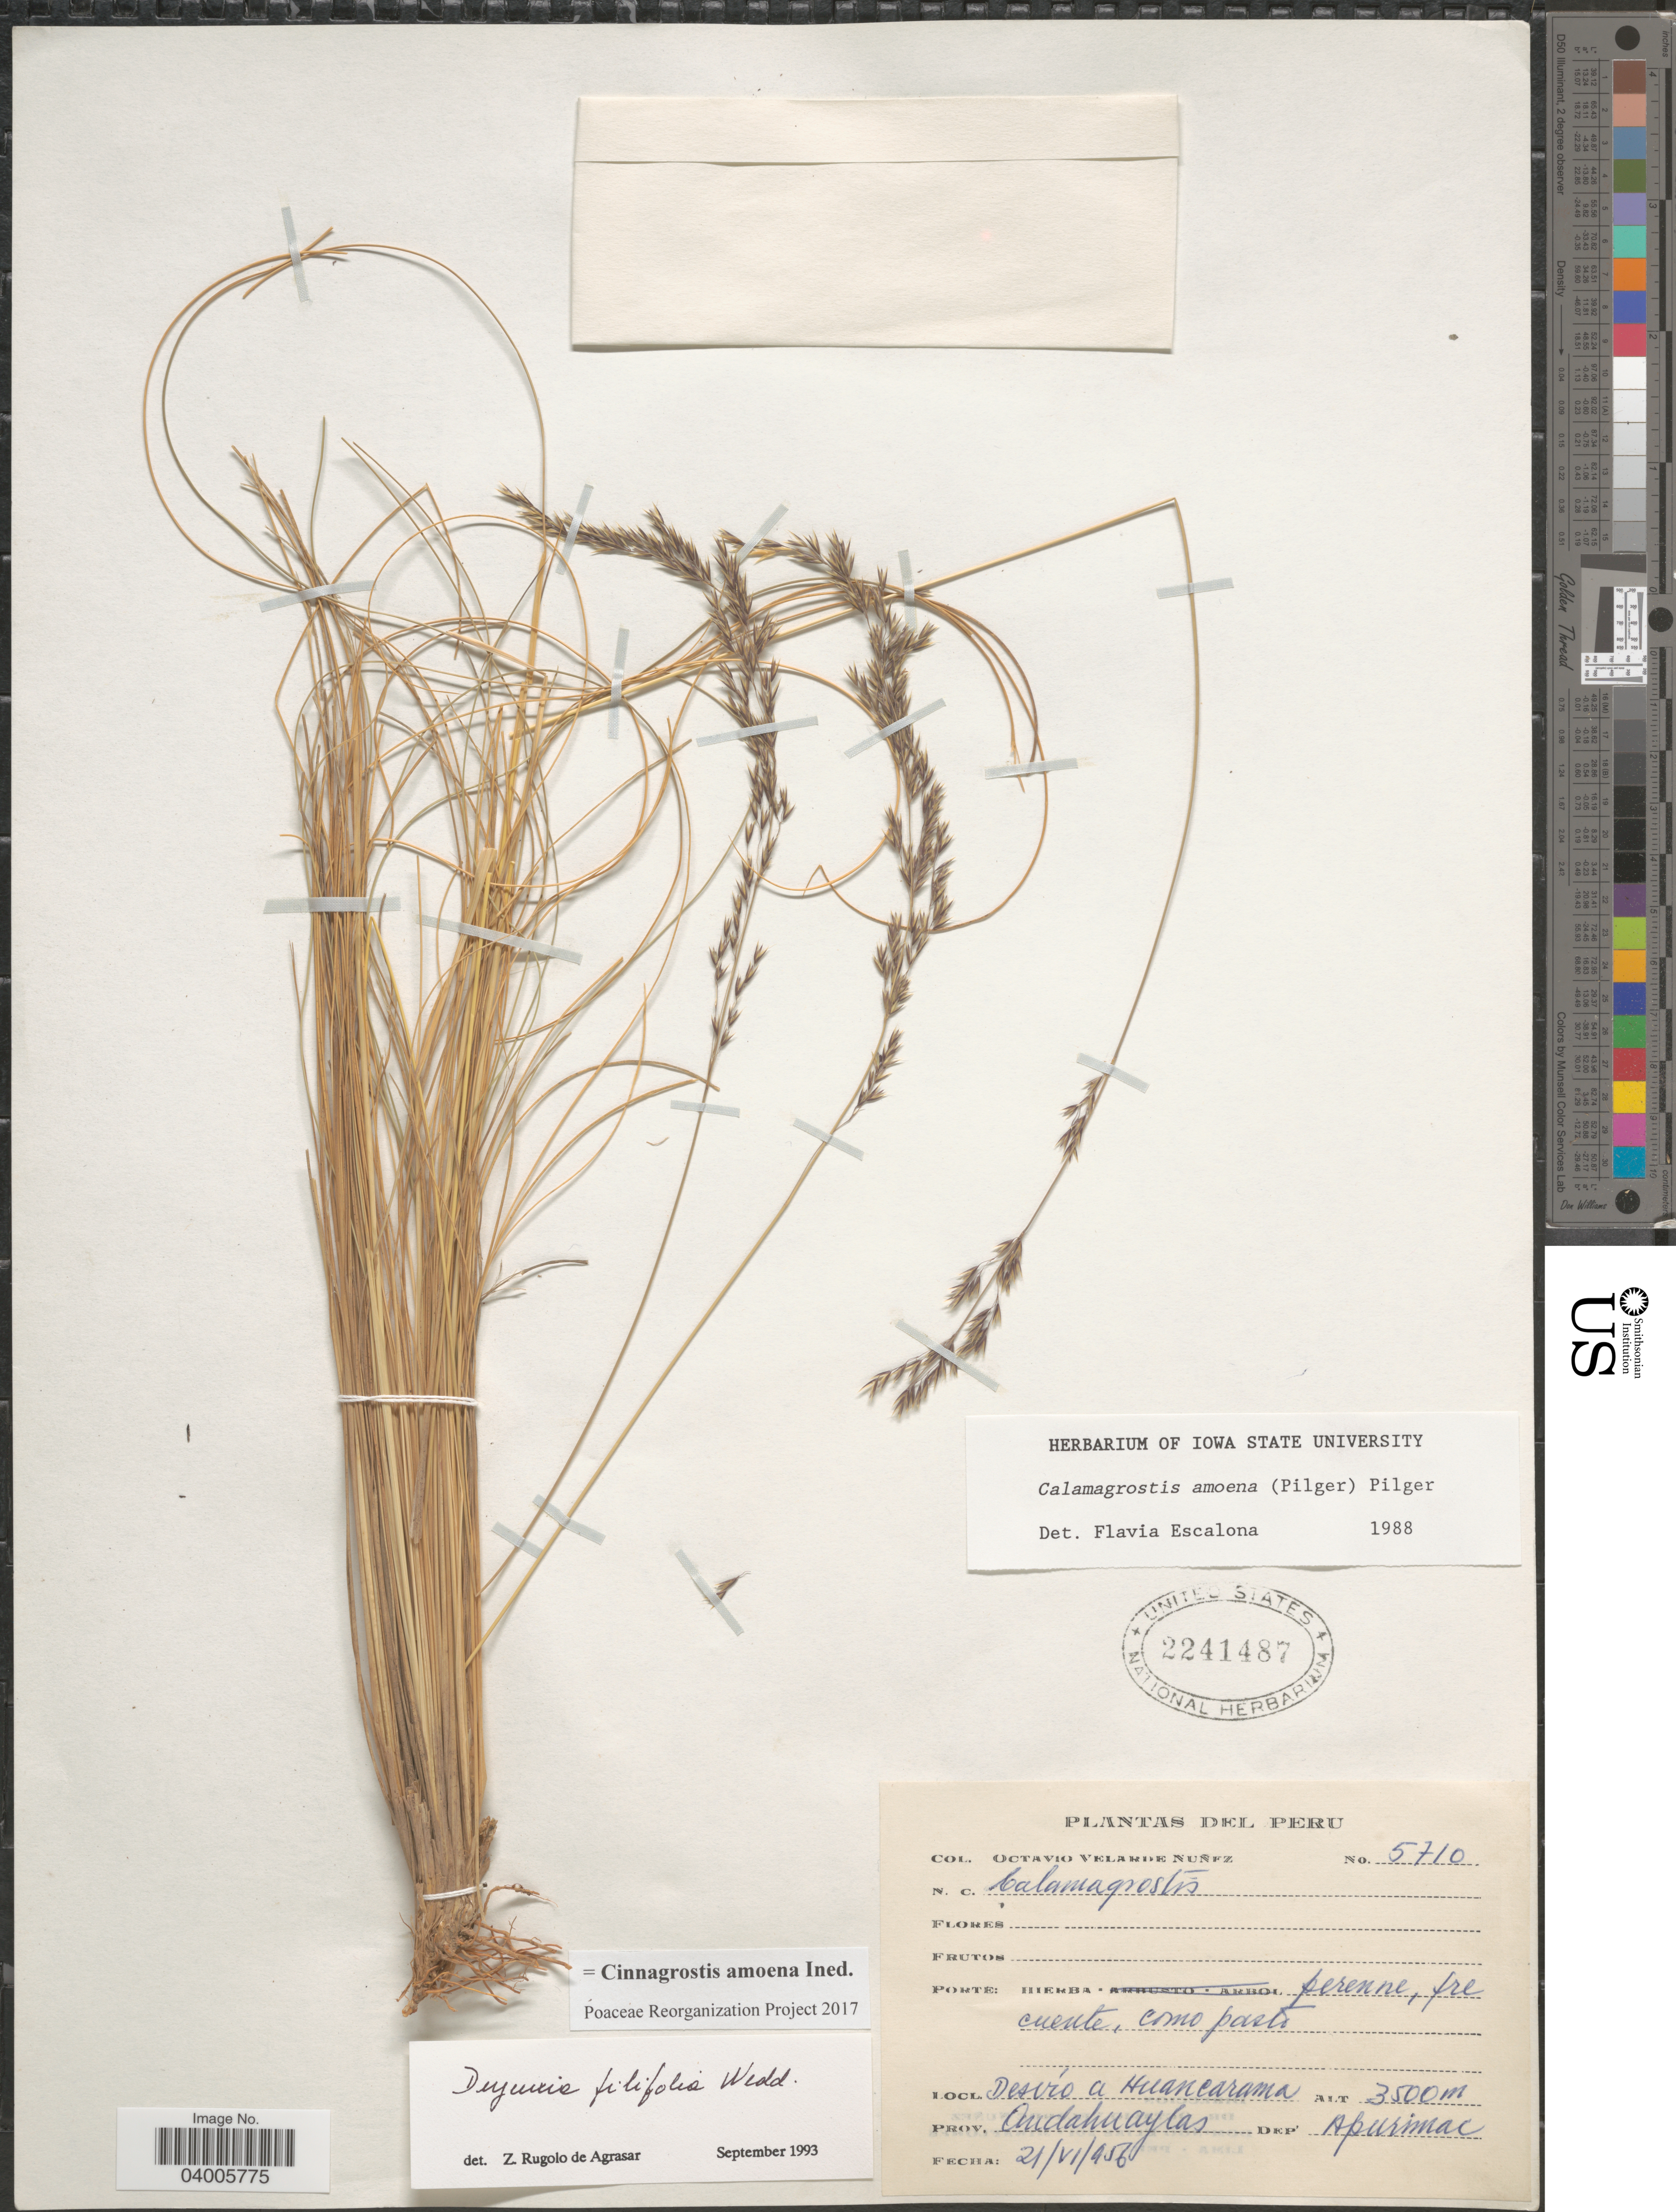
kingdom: Plantae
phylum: Tracheophyta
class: Liliopsida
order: Poales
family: Poaceae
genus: Cinnagrostis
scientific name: Cinnagrostis filifolia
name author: (Wedd.) P.M. Peterson et al.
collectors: O. Velarde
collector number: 5710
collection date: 1956-06-21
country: Peru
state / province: Apurímac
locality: Desvío a Huancarama. Prov. Andahuaylas. Dep' Apurimac.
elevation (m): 3500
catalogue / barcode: US 2241487